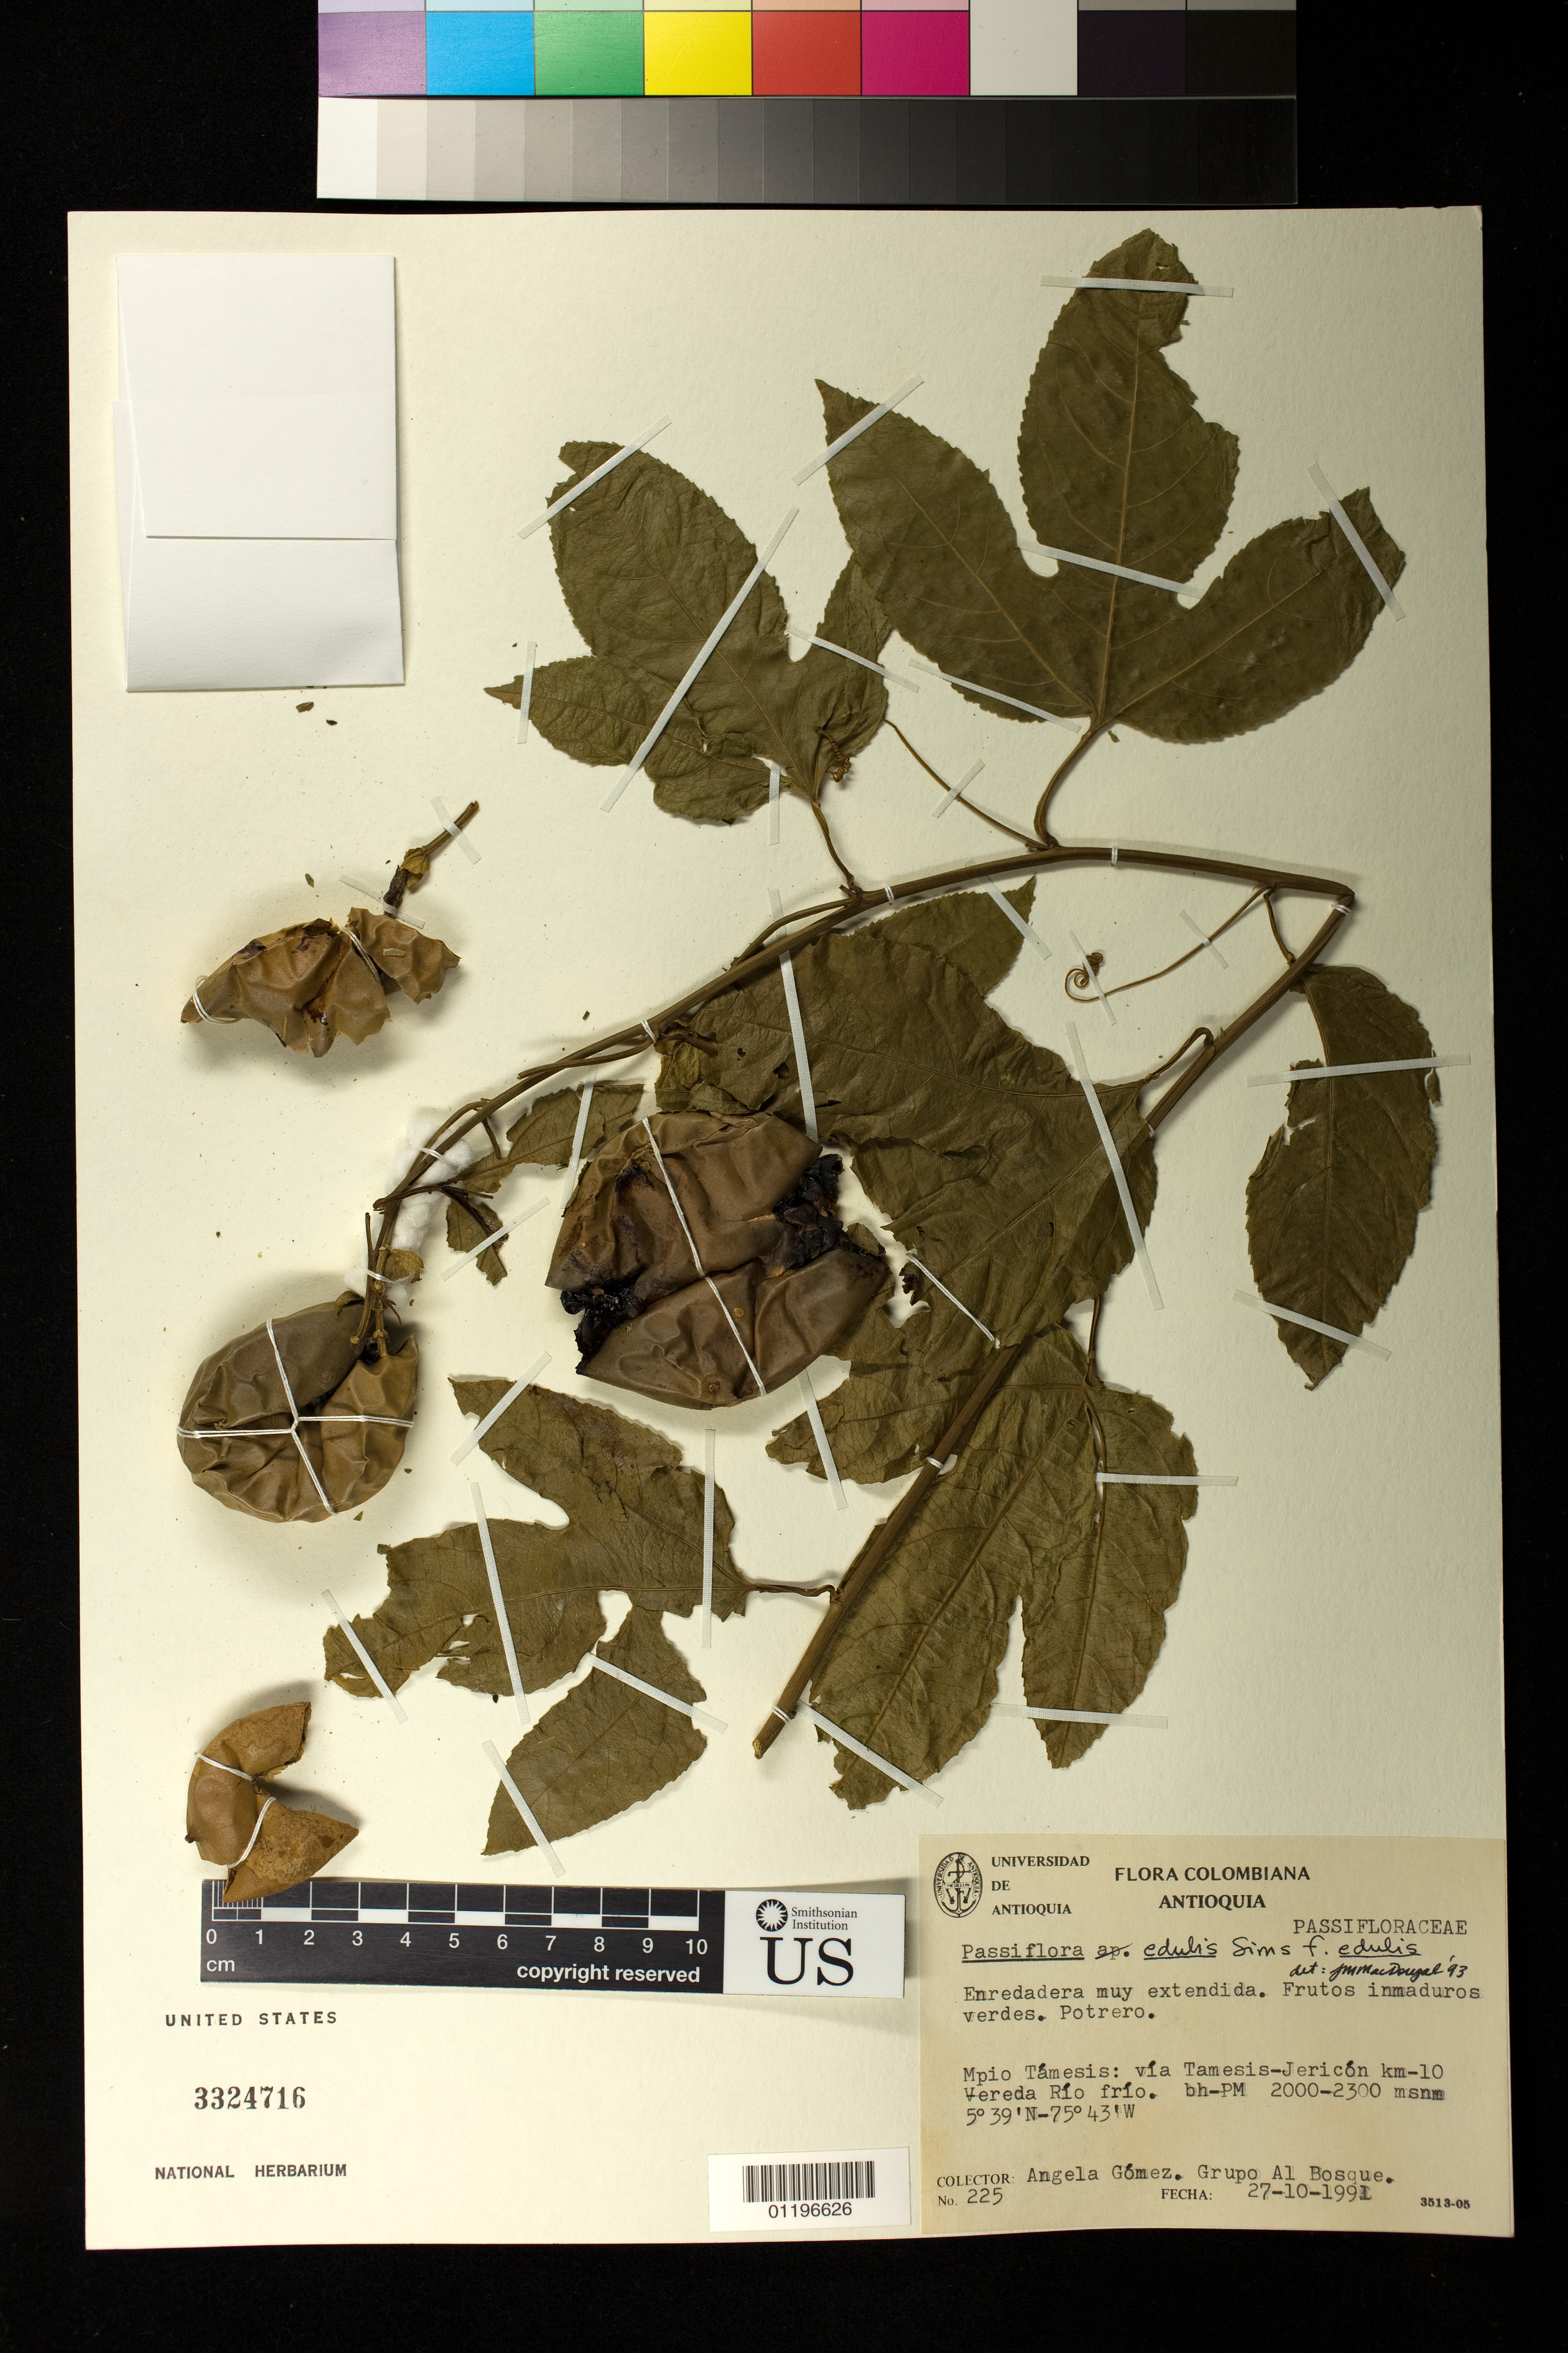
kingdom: Plantae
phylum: Tracheophyta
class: Magnoliopsida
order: Malpighiales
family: Passifloraceae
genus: Passiflora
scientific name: Passiflora edulis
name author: Sims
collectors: A. Gómez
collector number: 225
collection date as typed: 27 Oct 1991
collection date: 1991-10-27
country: Colombia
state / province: Antioquia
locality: Antiquia: Mpio Támesis: vía Tamesis-Jericón km-10 Vereda Río frío.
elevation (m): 2000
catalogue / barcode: US 3324716